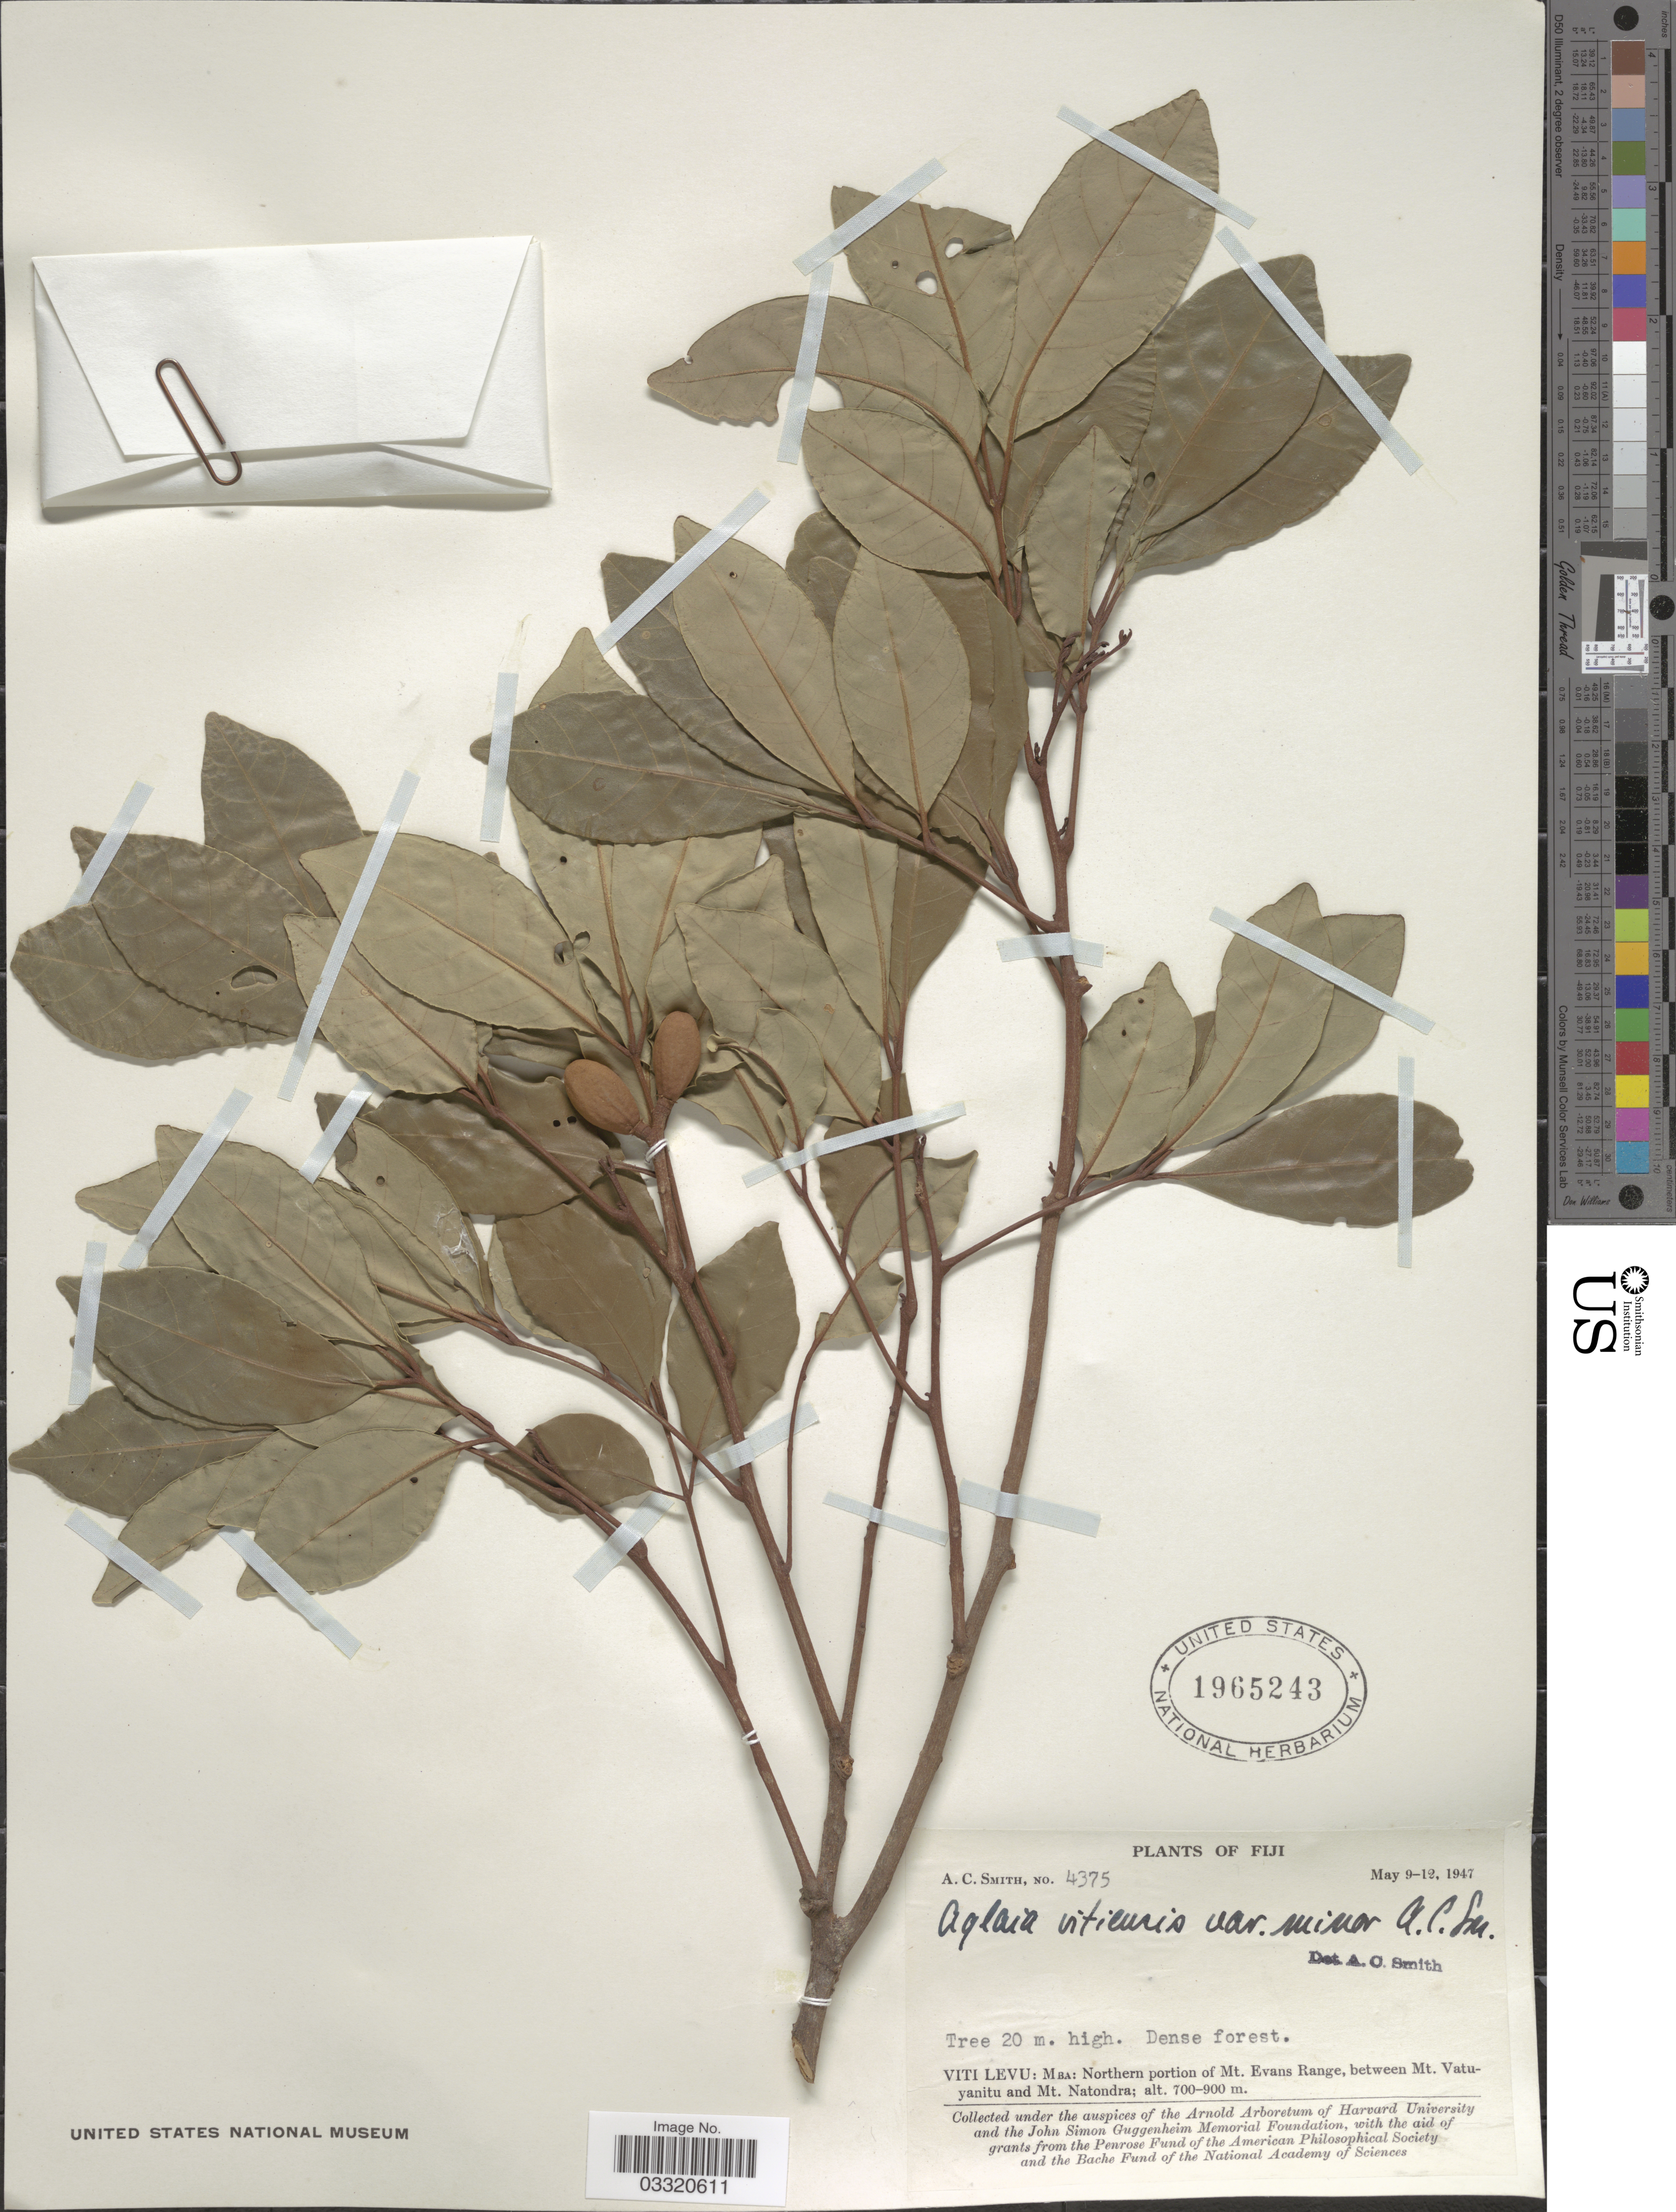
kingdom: Plantae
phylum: Tracheophyta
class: Magnoliopsida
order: Sapindales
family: Meliaceae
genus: Aglaia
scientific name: Aglaia vitiensis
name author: A.C. Sm.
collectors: A. C. Smith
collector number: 4375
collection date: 1947-05-09/1947-05-12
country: Fiji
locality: Viti Levu: MBA: Northern portion of Mt. Evans Range, between Mt. Vatuyanitu and Mt. Natondra.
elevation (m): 700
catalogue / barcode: US 1965243